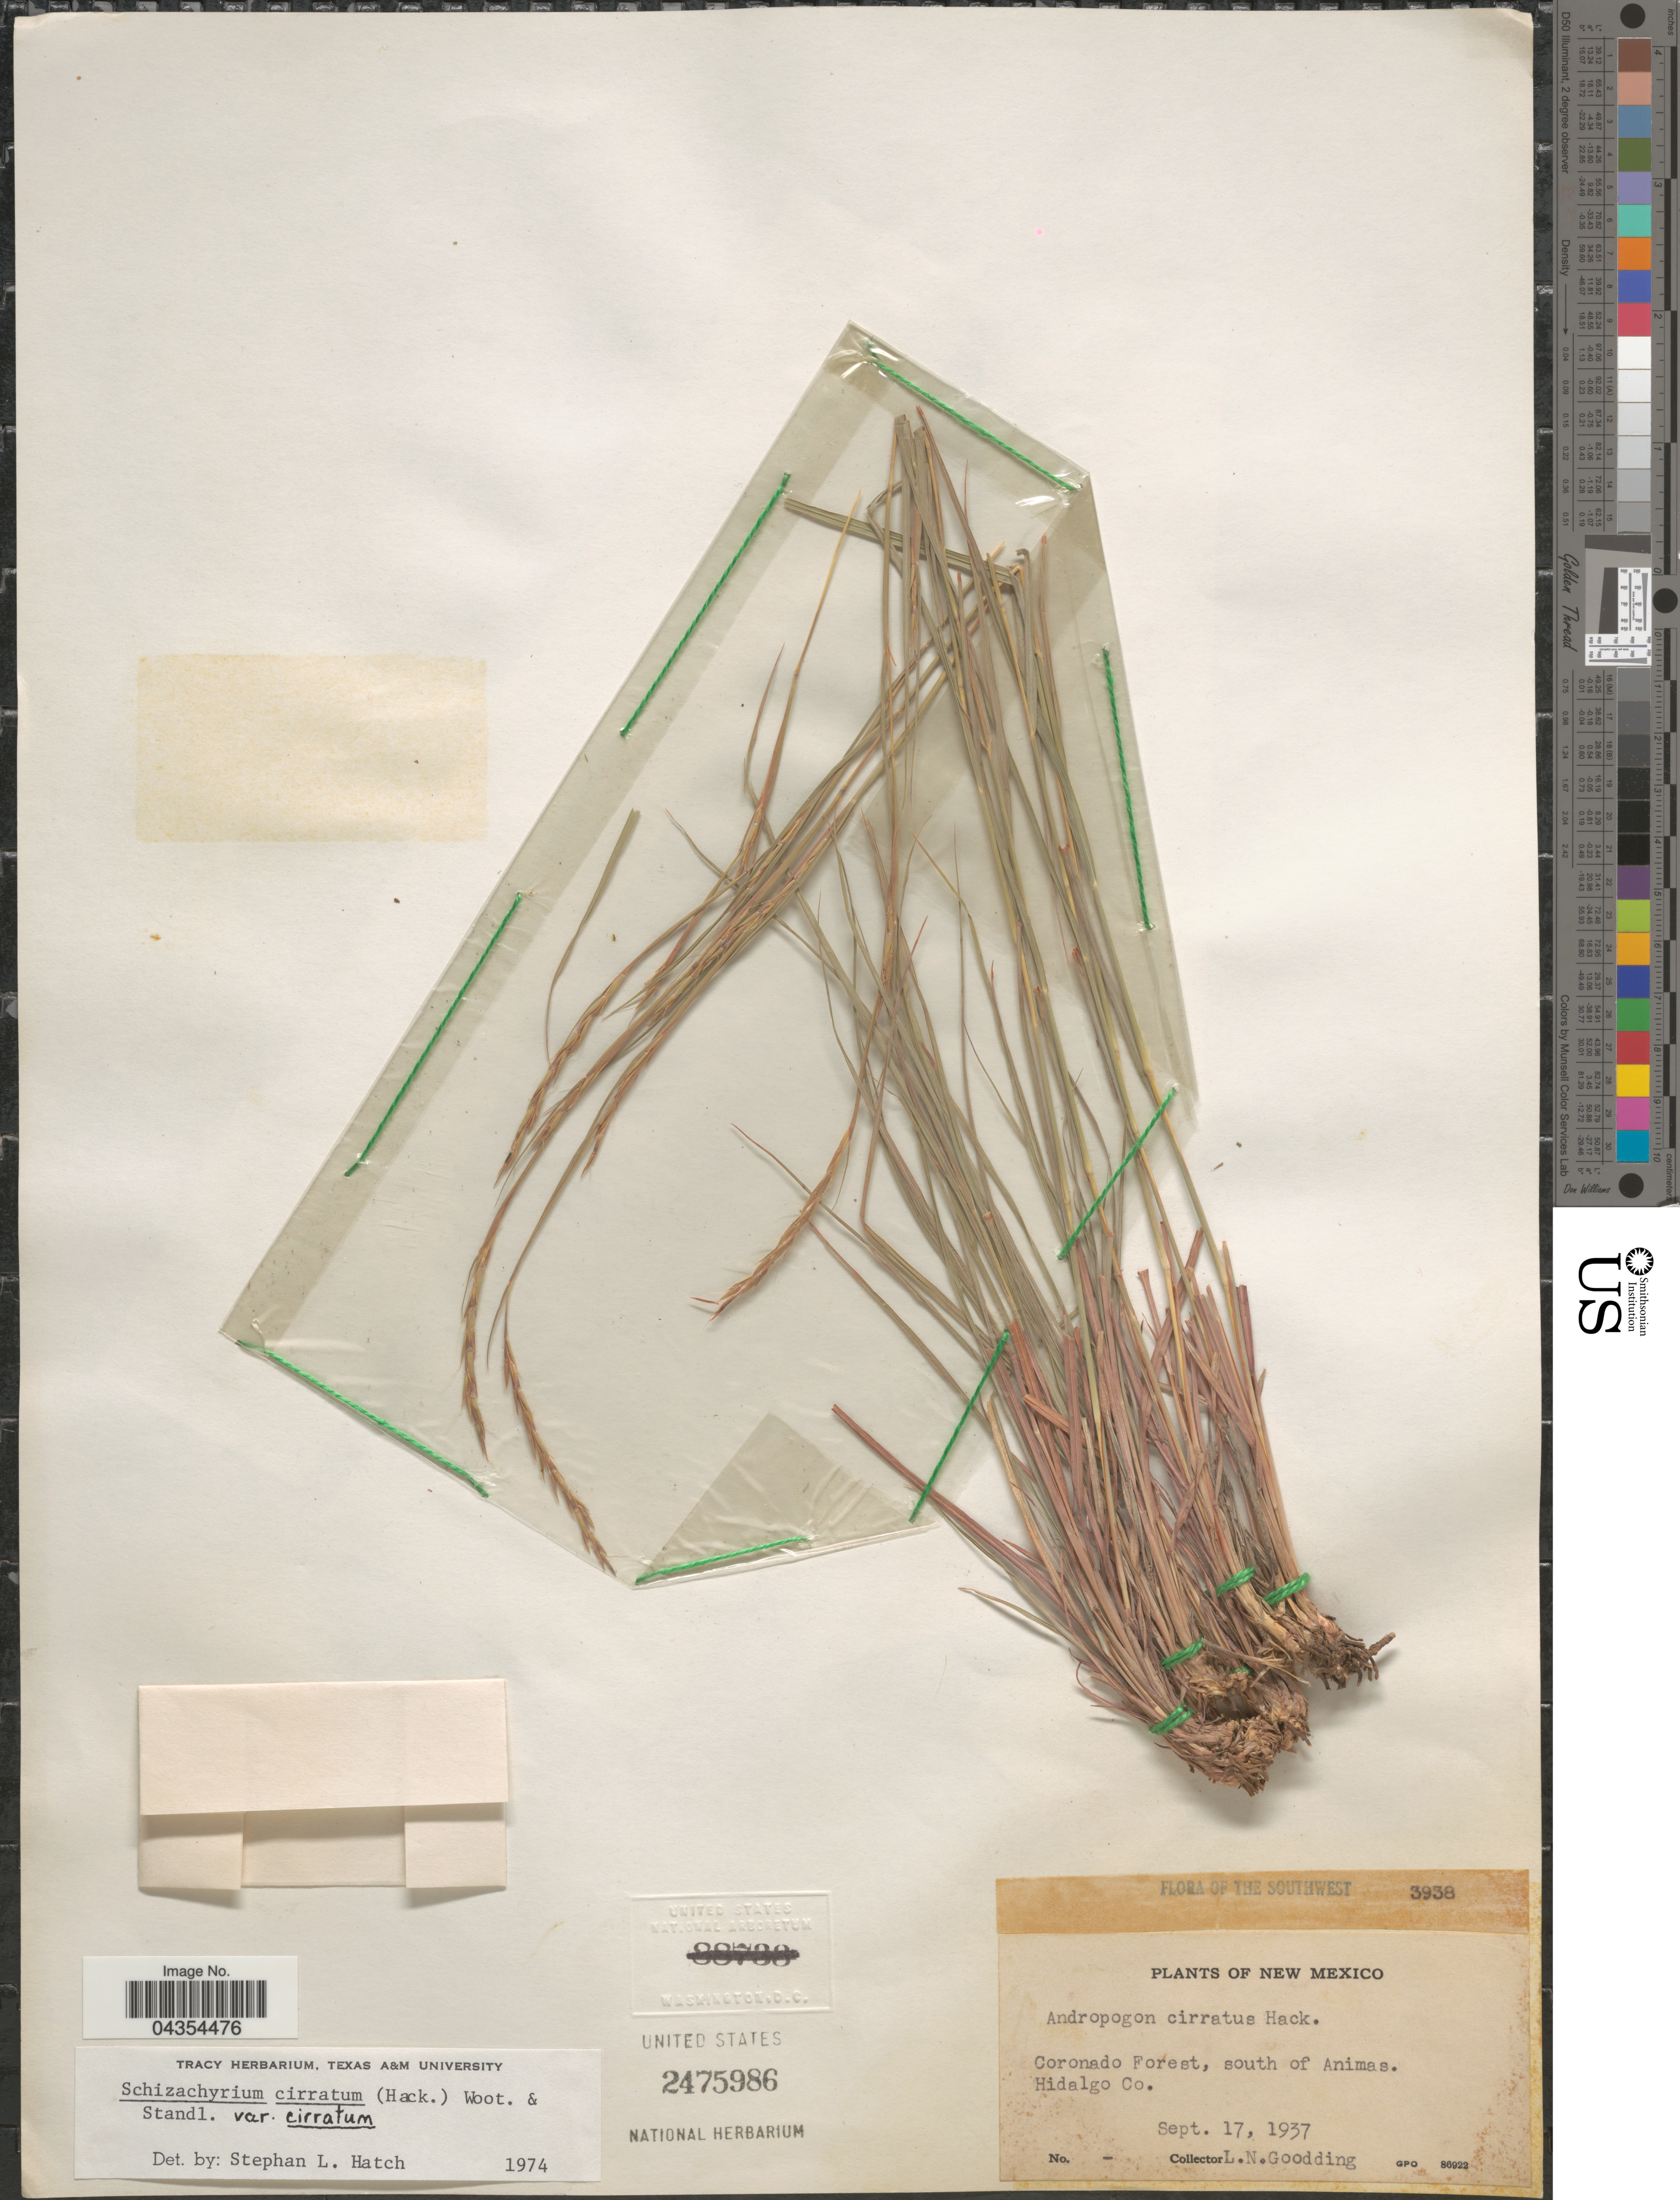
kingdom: Plantae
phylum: Tracheophyta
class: Liliopsida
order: Poales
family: Poaceae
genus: Schizachyrium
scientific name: Schizachyrium cirratum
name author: (Hack.) Wooton & Standl.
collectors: L. N. Goodding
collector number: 3938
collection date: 1937-09-17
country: United States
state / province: New Mexico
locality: The Southwest. Coronado Forest, south of Animas. Hidalgo Co.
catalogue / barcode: US 2475986